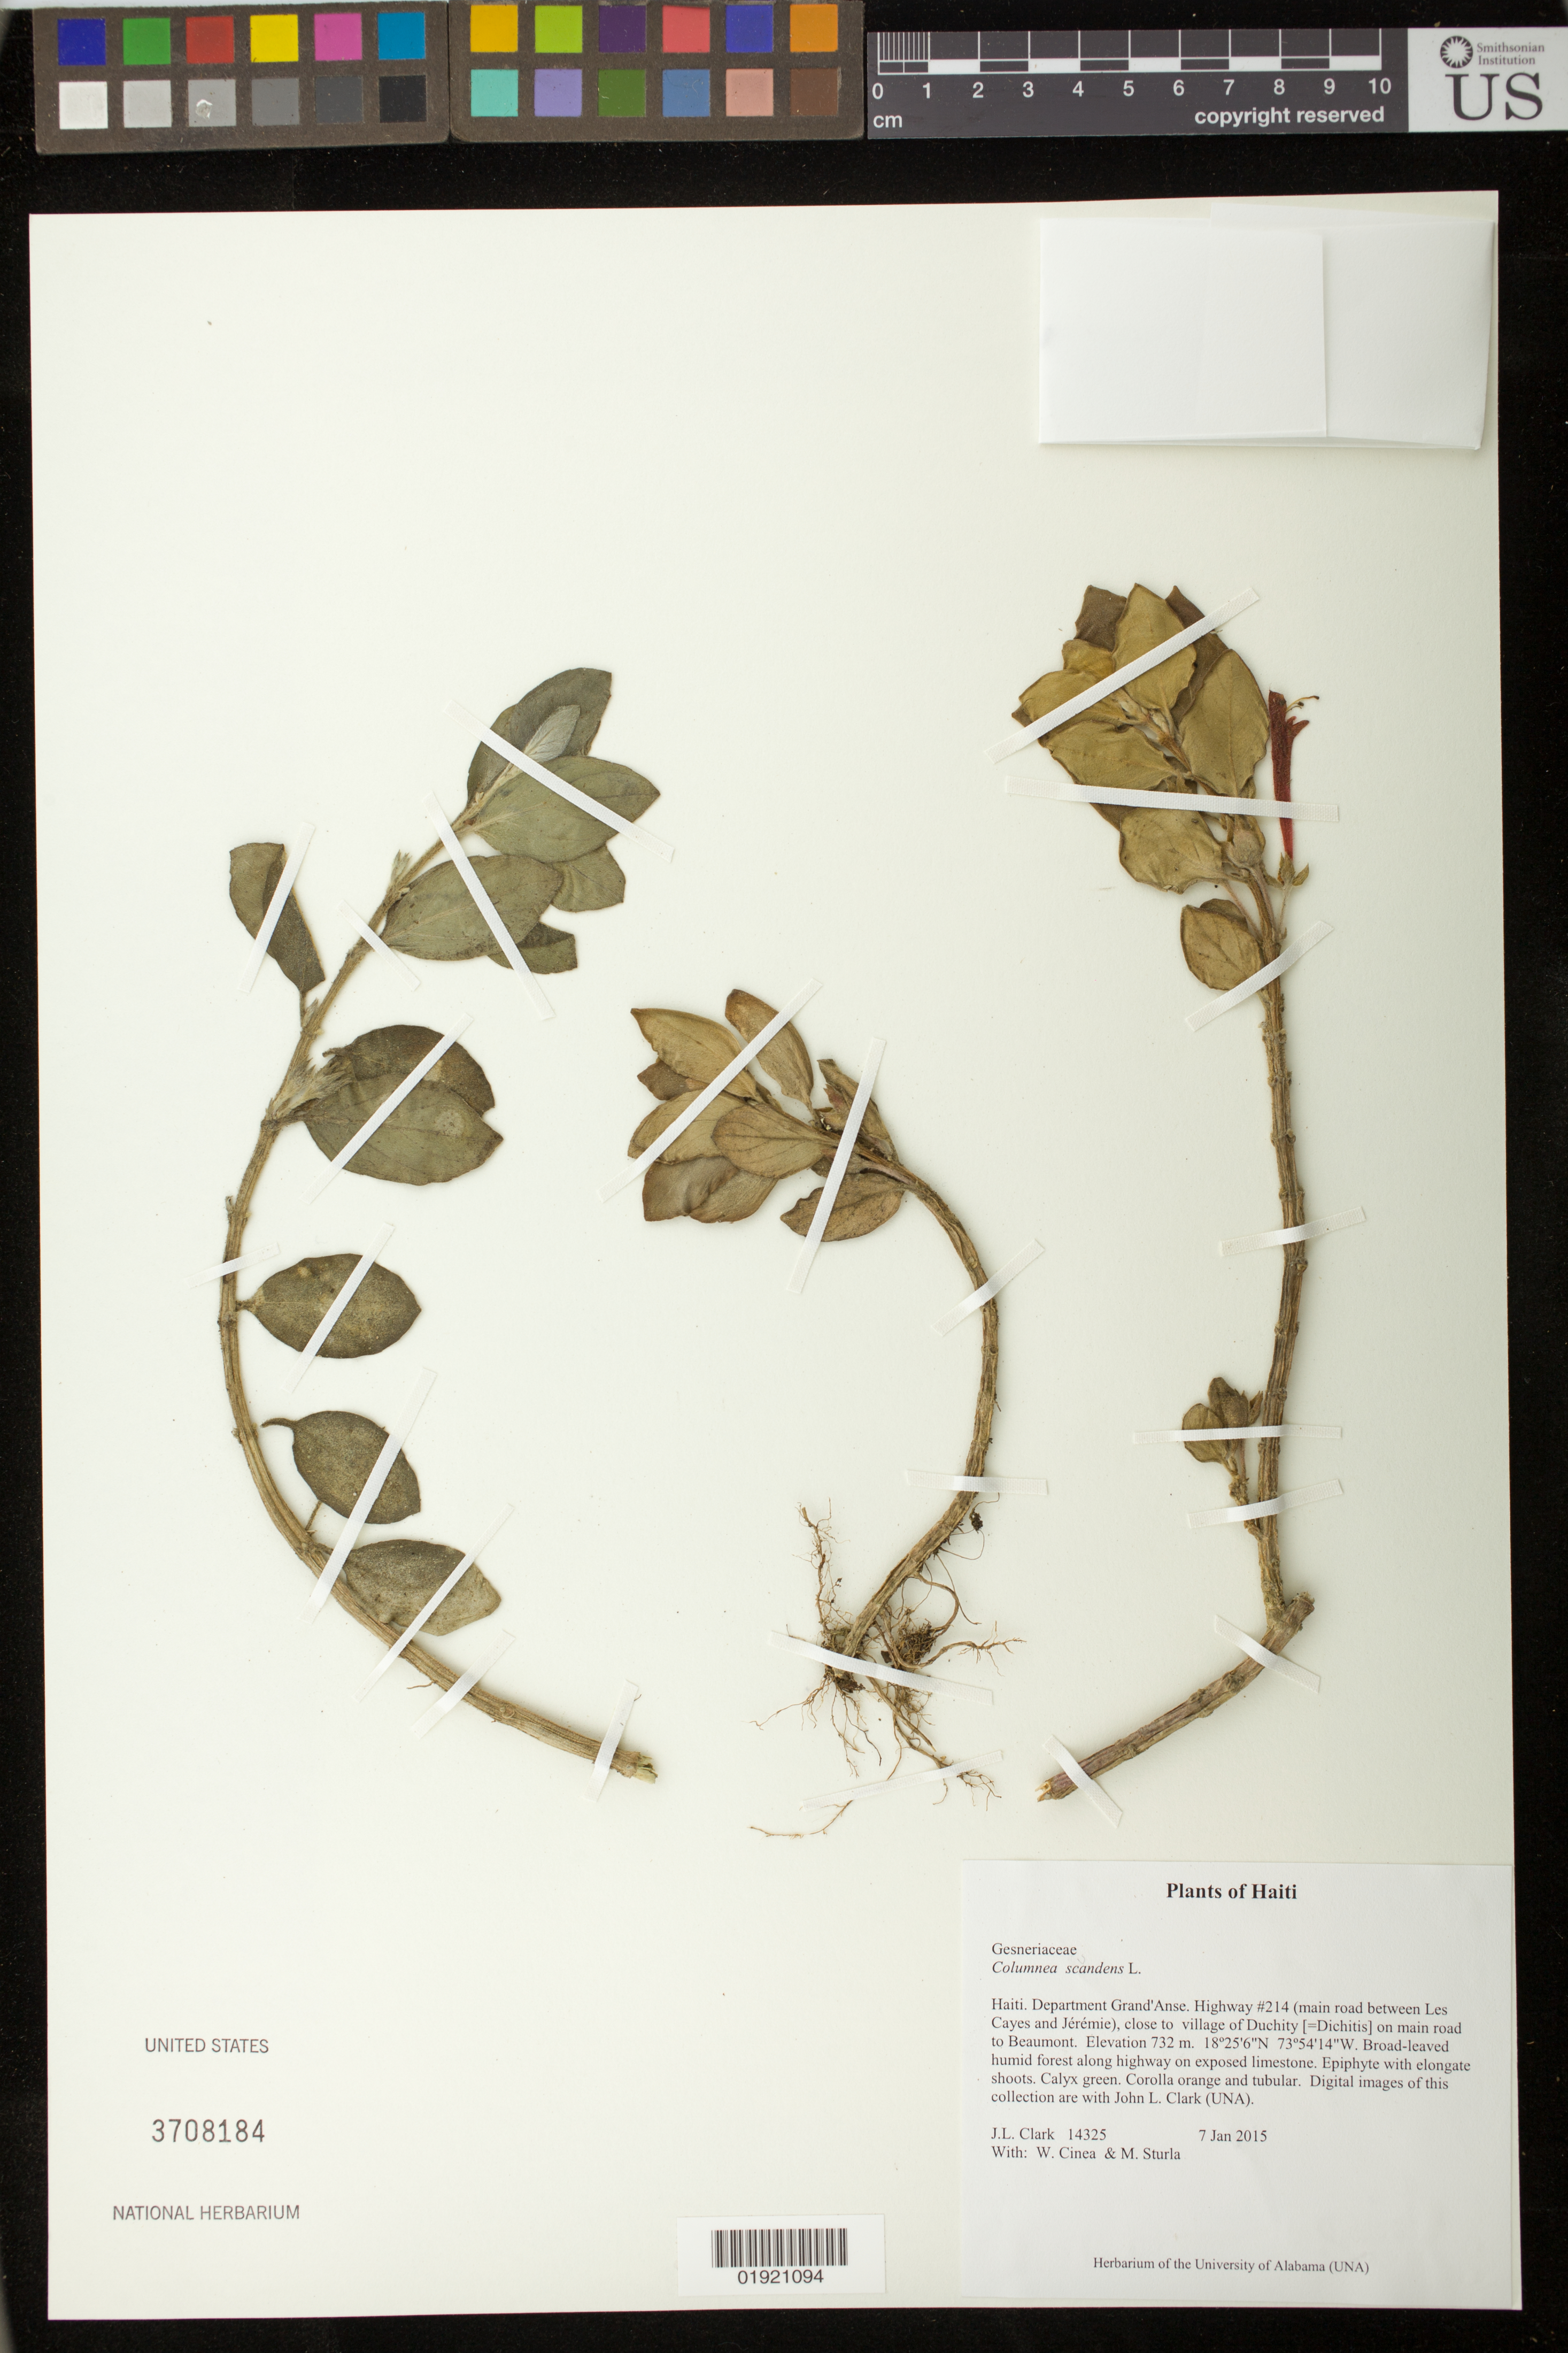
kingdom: Plantae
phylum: Tracheophyta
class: Magnoliopsida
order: Lamiales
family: Gesneriaceae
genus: Columnea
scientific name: Columnea scandens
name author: L.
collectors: J. L. Clark, W. Cinea & M. Sturla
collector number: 14325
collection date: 2015-01-07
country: Haiti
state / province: Grand'Anse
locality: Highway #214 (main road between Les Cayes and Jeremie), close to village of Duchity [=Duchitis] on main road to Beaumont.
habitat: Broad-leaved humid forest along highway on exposed limestone.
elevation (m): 732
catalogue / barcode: US 3708184